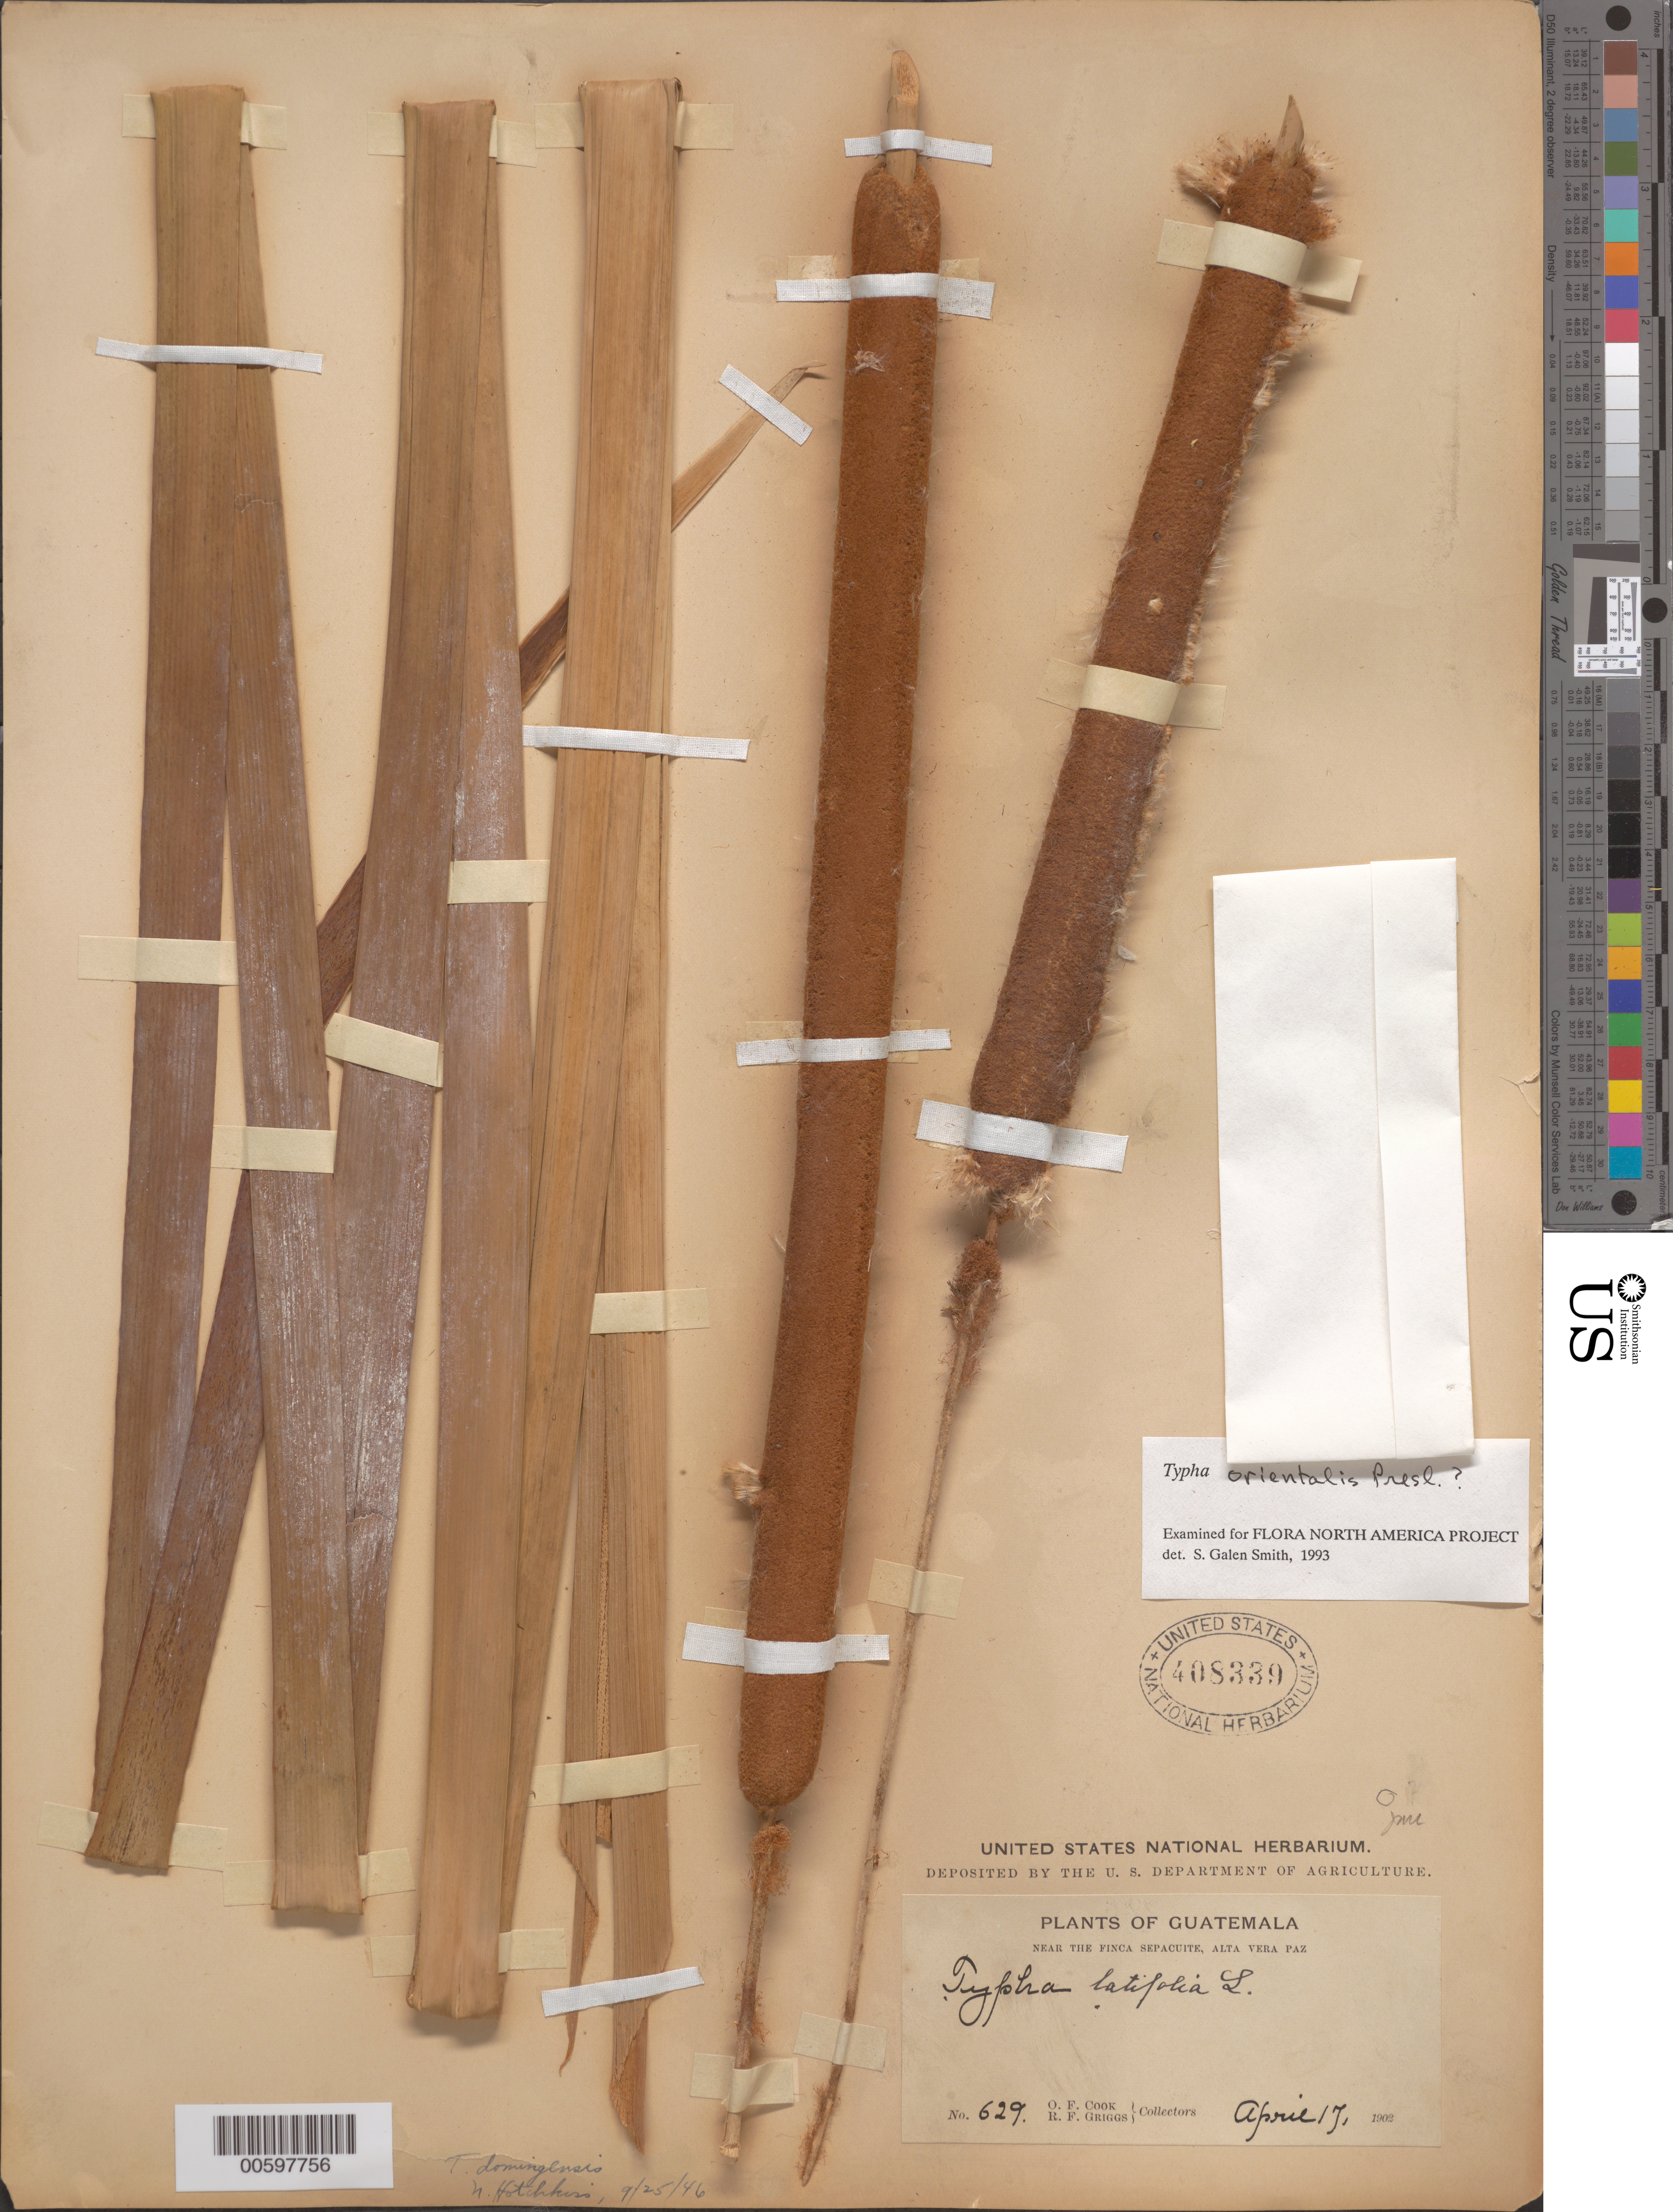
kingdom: Plantae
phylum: Tracheophyta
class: Liliopsida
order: Poales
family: Typhaceae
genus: Typha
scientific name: Typha orientalis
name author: C. Presl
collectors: O. F. Cook & R. F. Griggs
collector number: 629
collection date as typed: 17 Apr 1902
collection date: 1902-04-17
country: Guatemala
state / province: Alta Verapaz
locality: Near the Finca Sepacuite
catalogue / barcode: US 408339